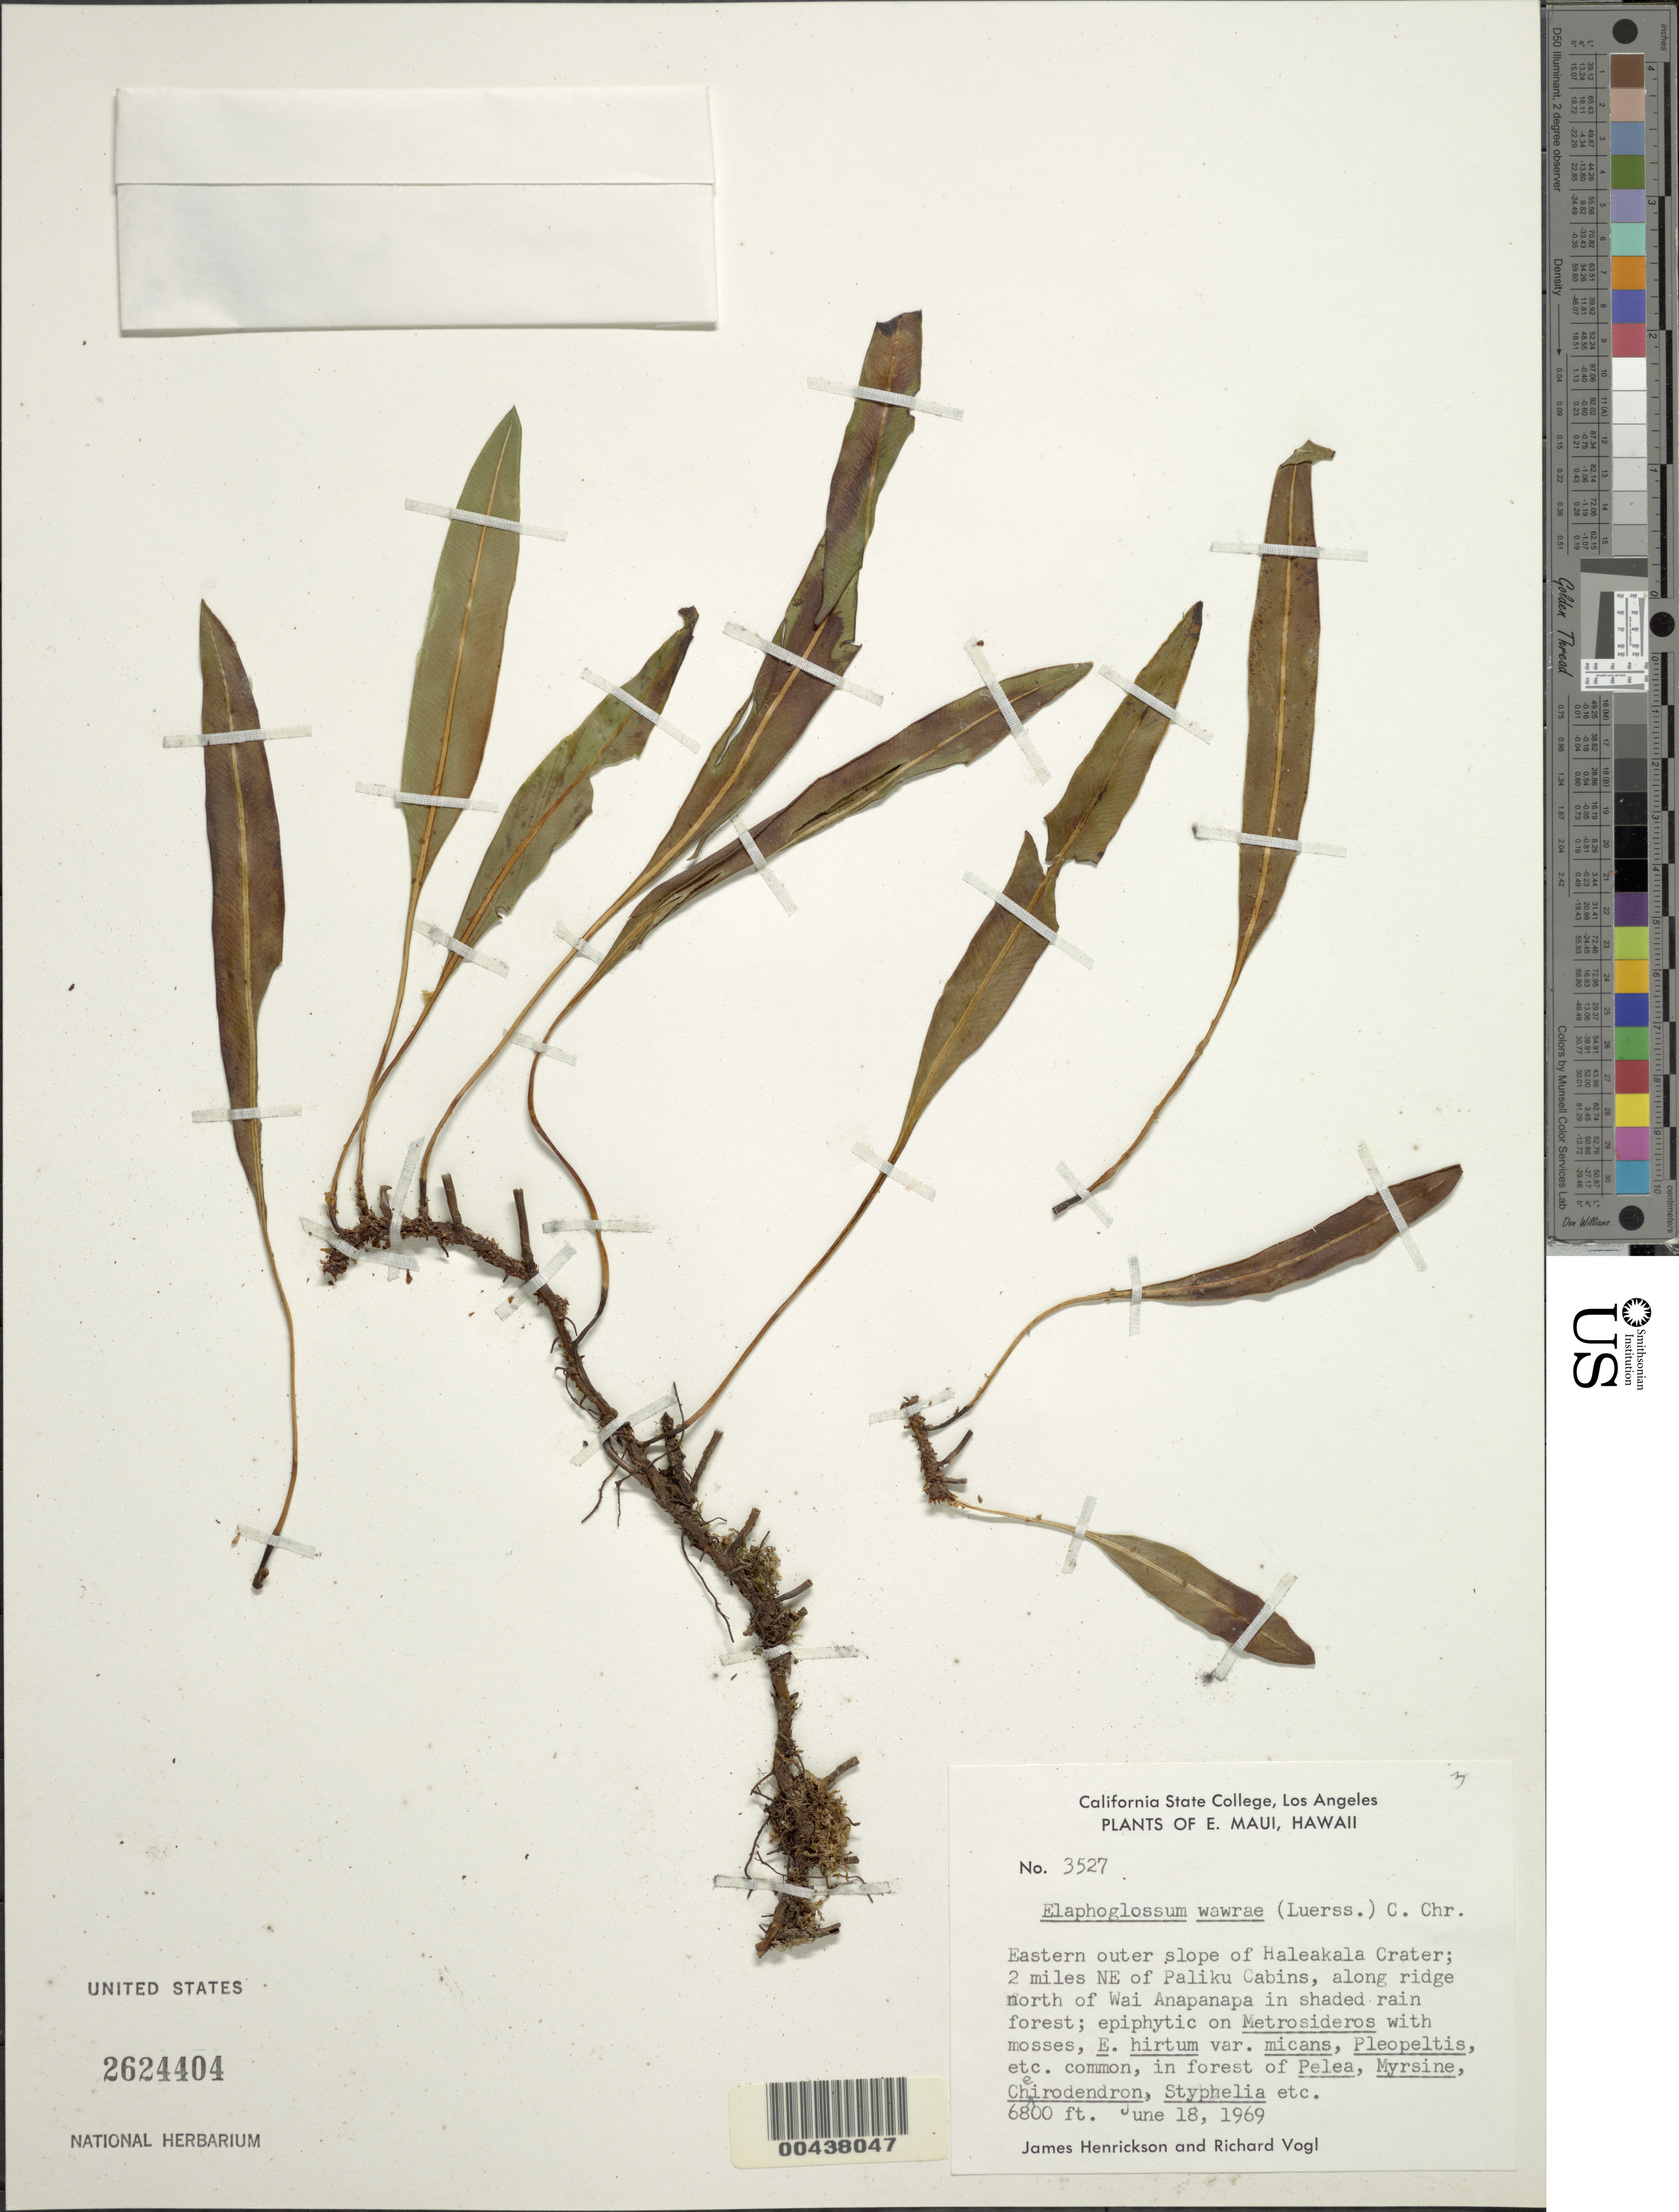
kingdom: Plantae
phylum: Tracheophyta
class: Polypodiopsida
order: Polypodiales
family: Dryopteridaceae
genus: Elaphoglossum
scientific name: Elaphoglossum wawrae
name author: (Luerss.) C. Chr.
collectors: J. S. Henrickson & R. Vogl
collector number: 3527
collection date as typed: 18 Jun 1969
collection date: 1969-06-18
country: United States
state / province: Hawaii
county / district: Maui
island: Maui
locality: E outer slope of Haleakala Crater; 2 mi NE of Paliku Cabins, along ridge N of Wai Anapanapa, E. Maui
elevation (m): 2073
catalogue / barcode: US 2624404